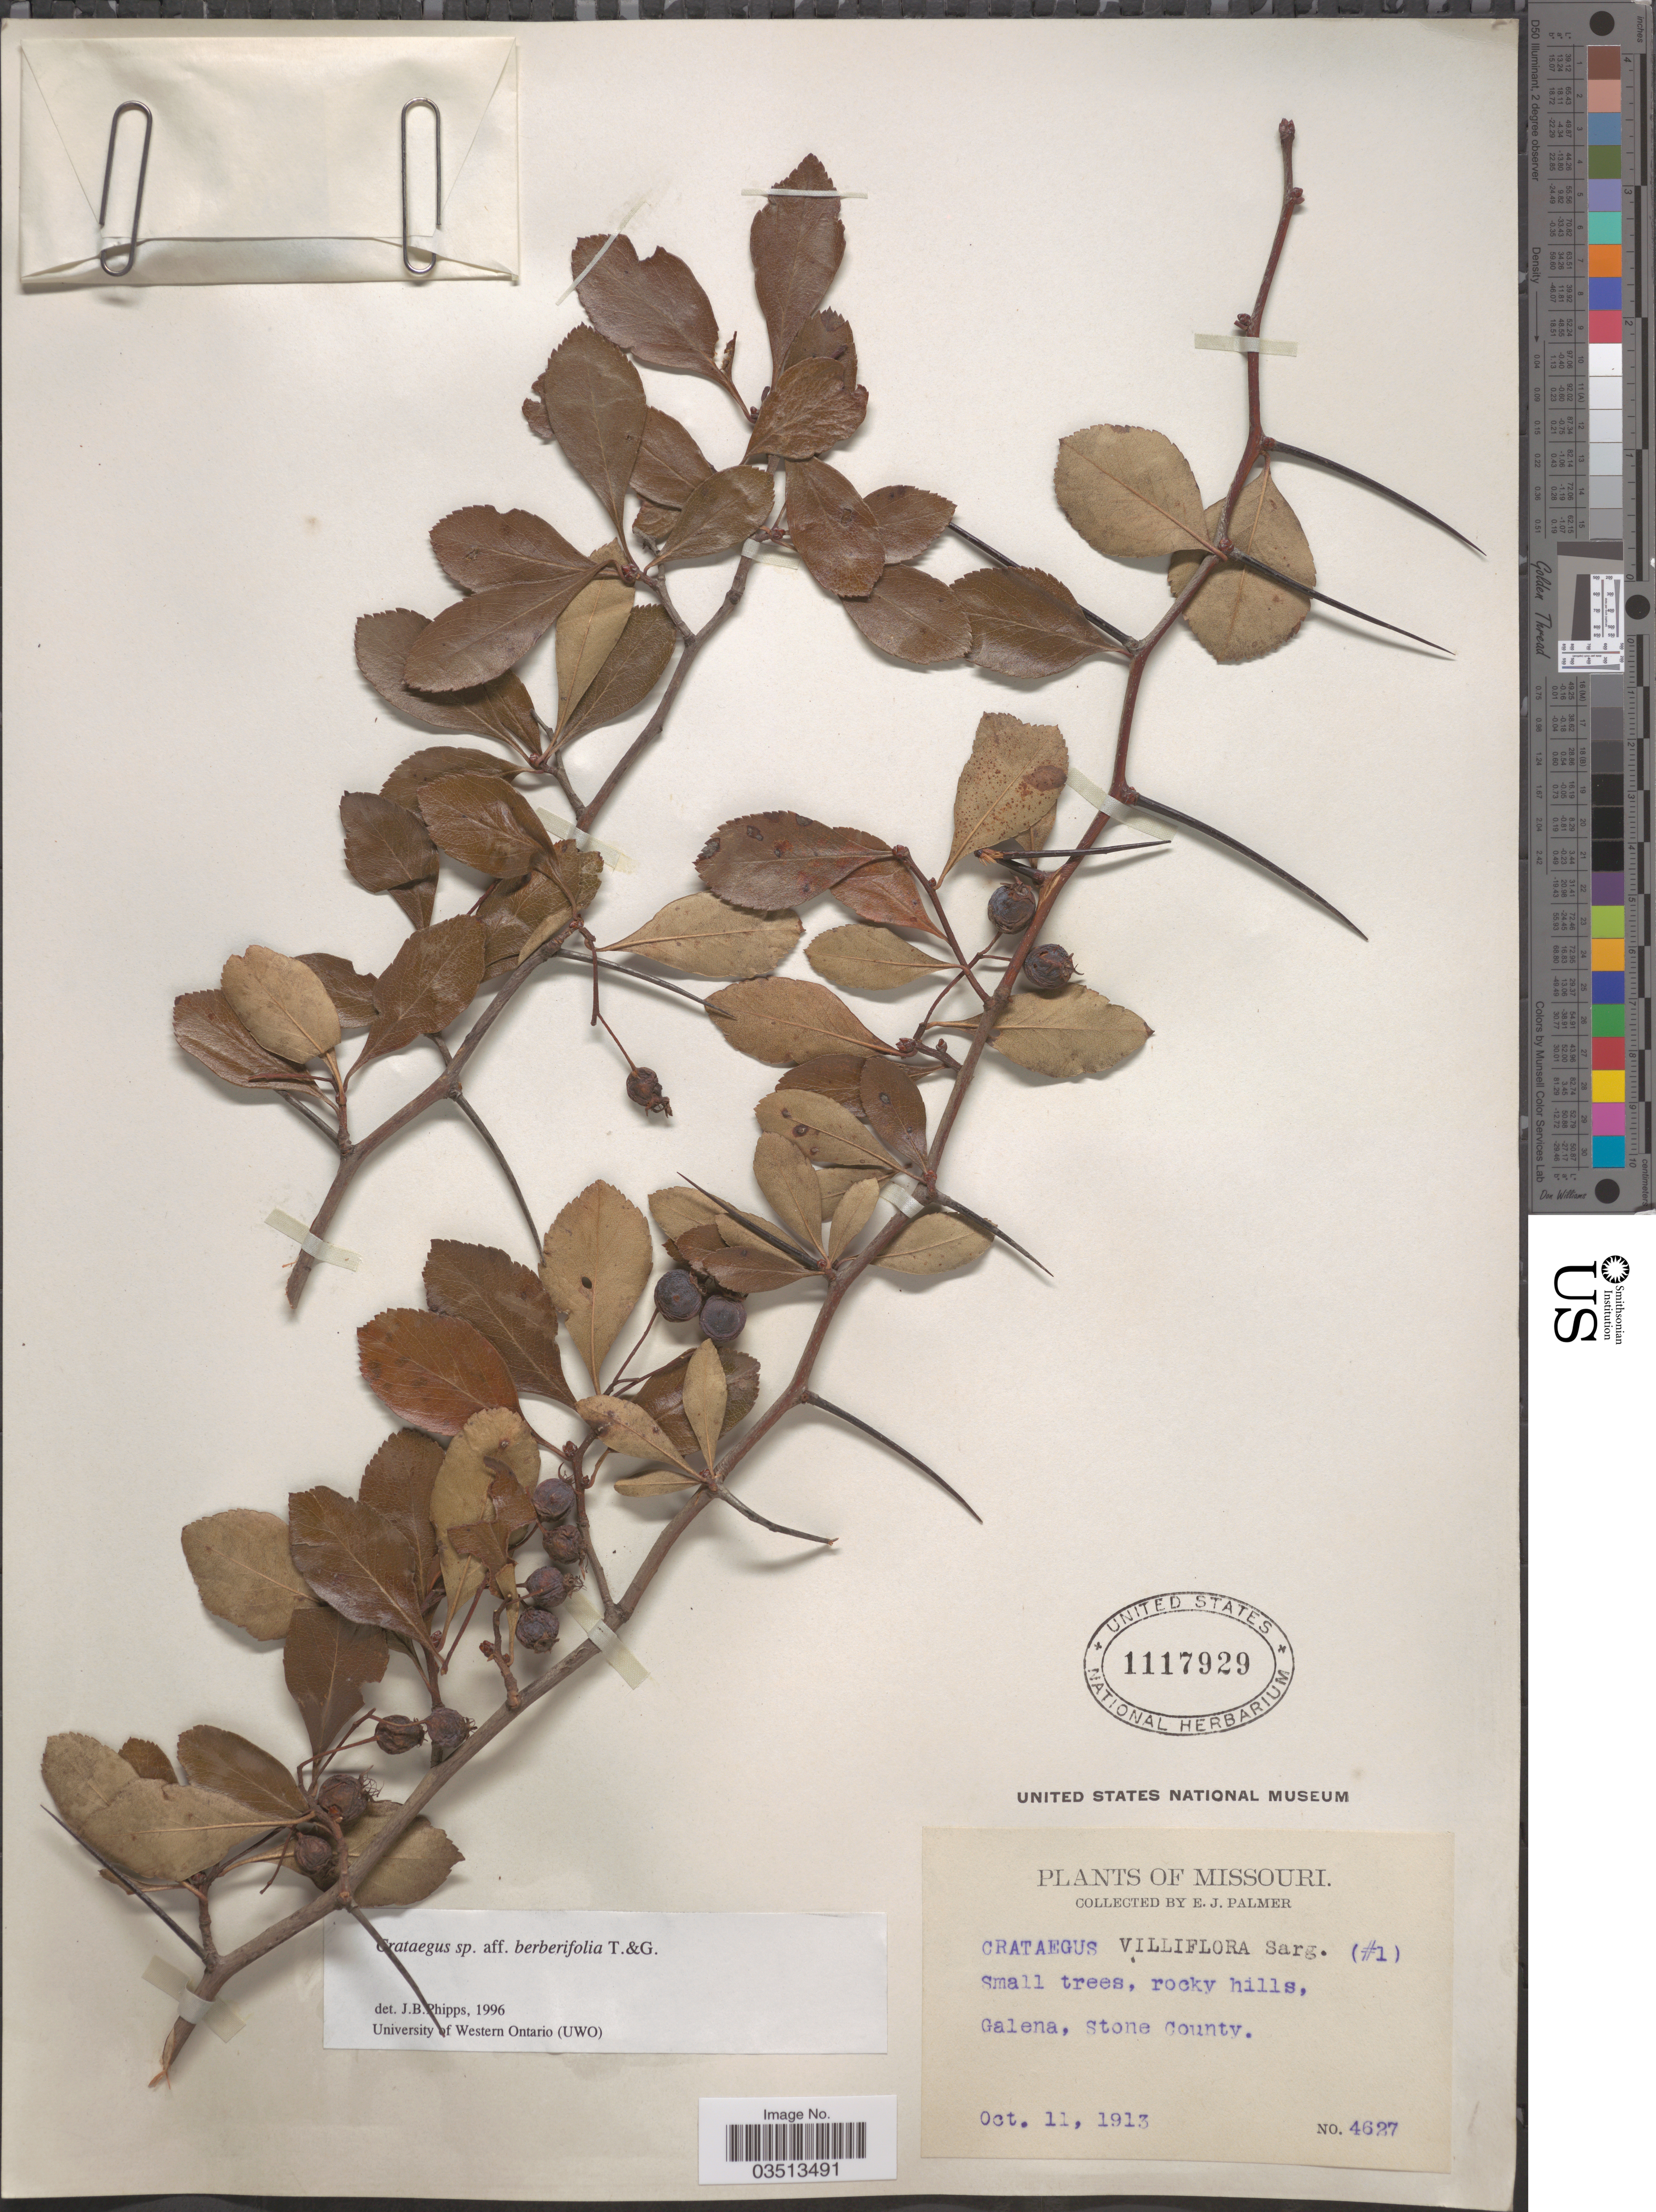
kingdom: Plantae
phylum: Tracheophyta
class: Magnoliopsida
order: Rosales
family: Rosaceae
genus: Crataegus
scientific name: Crataegus berberifolia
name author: Torr. & A. Gray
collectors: E. J. Palmer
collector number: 4627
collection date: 1913-10-11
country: United States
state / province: Missouri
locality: Small trees, rocky hills, Galena, Stone County.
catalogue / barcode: US 1117929